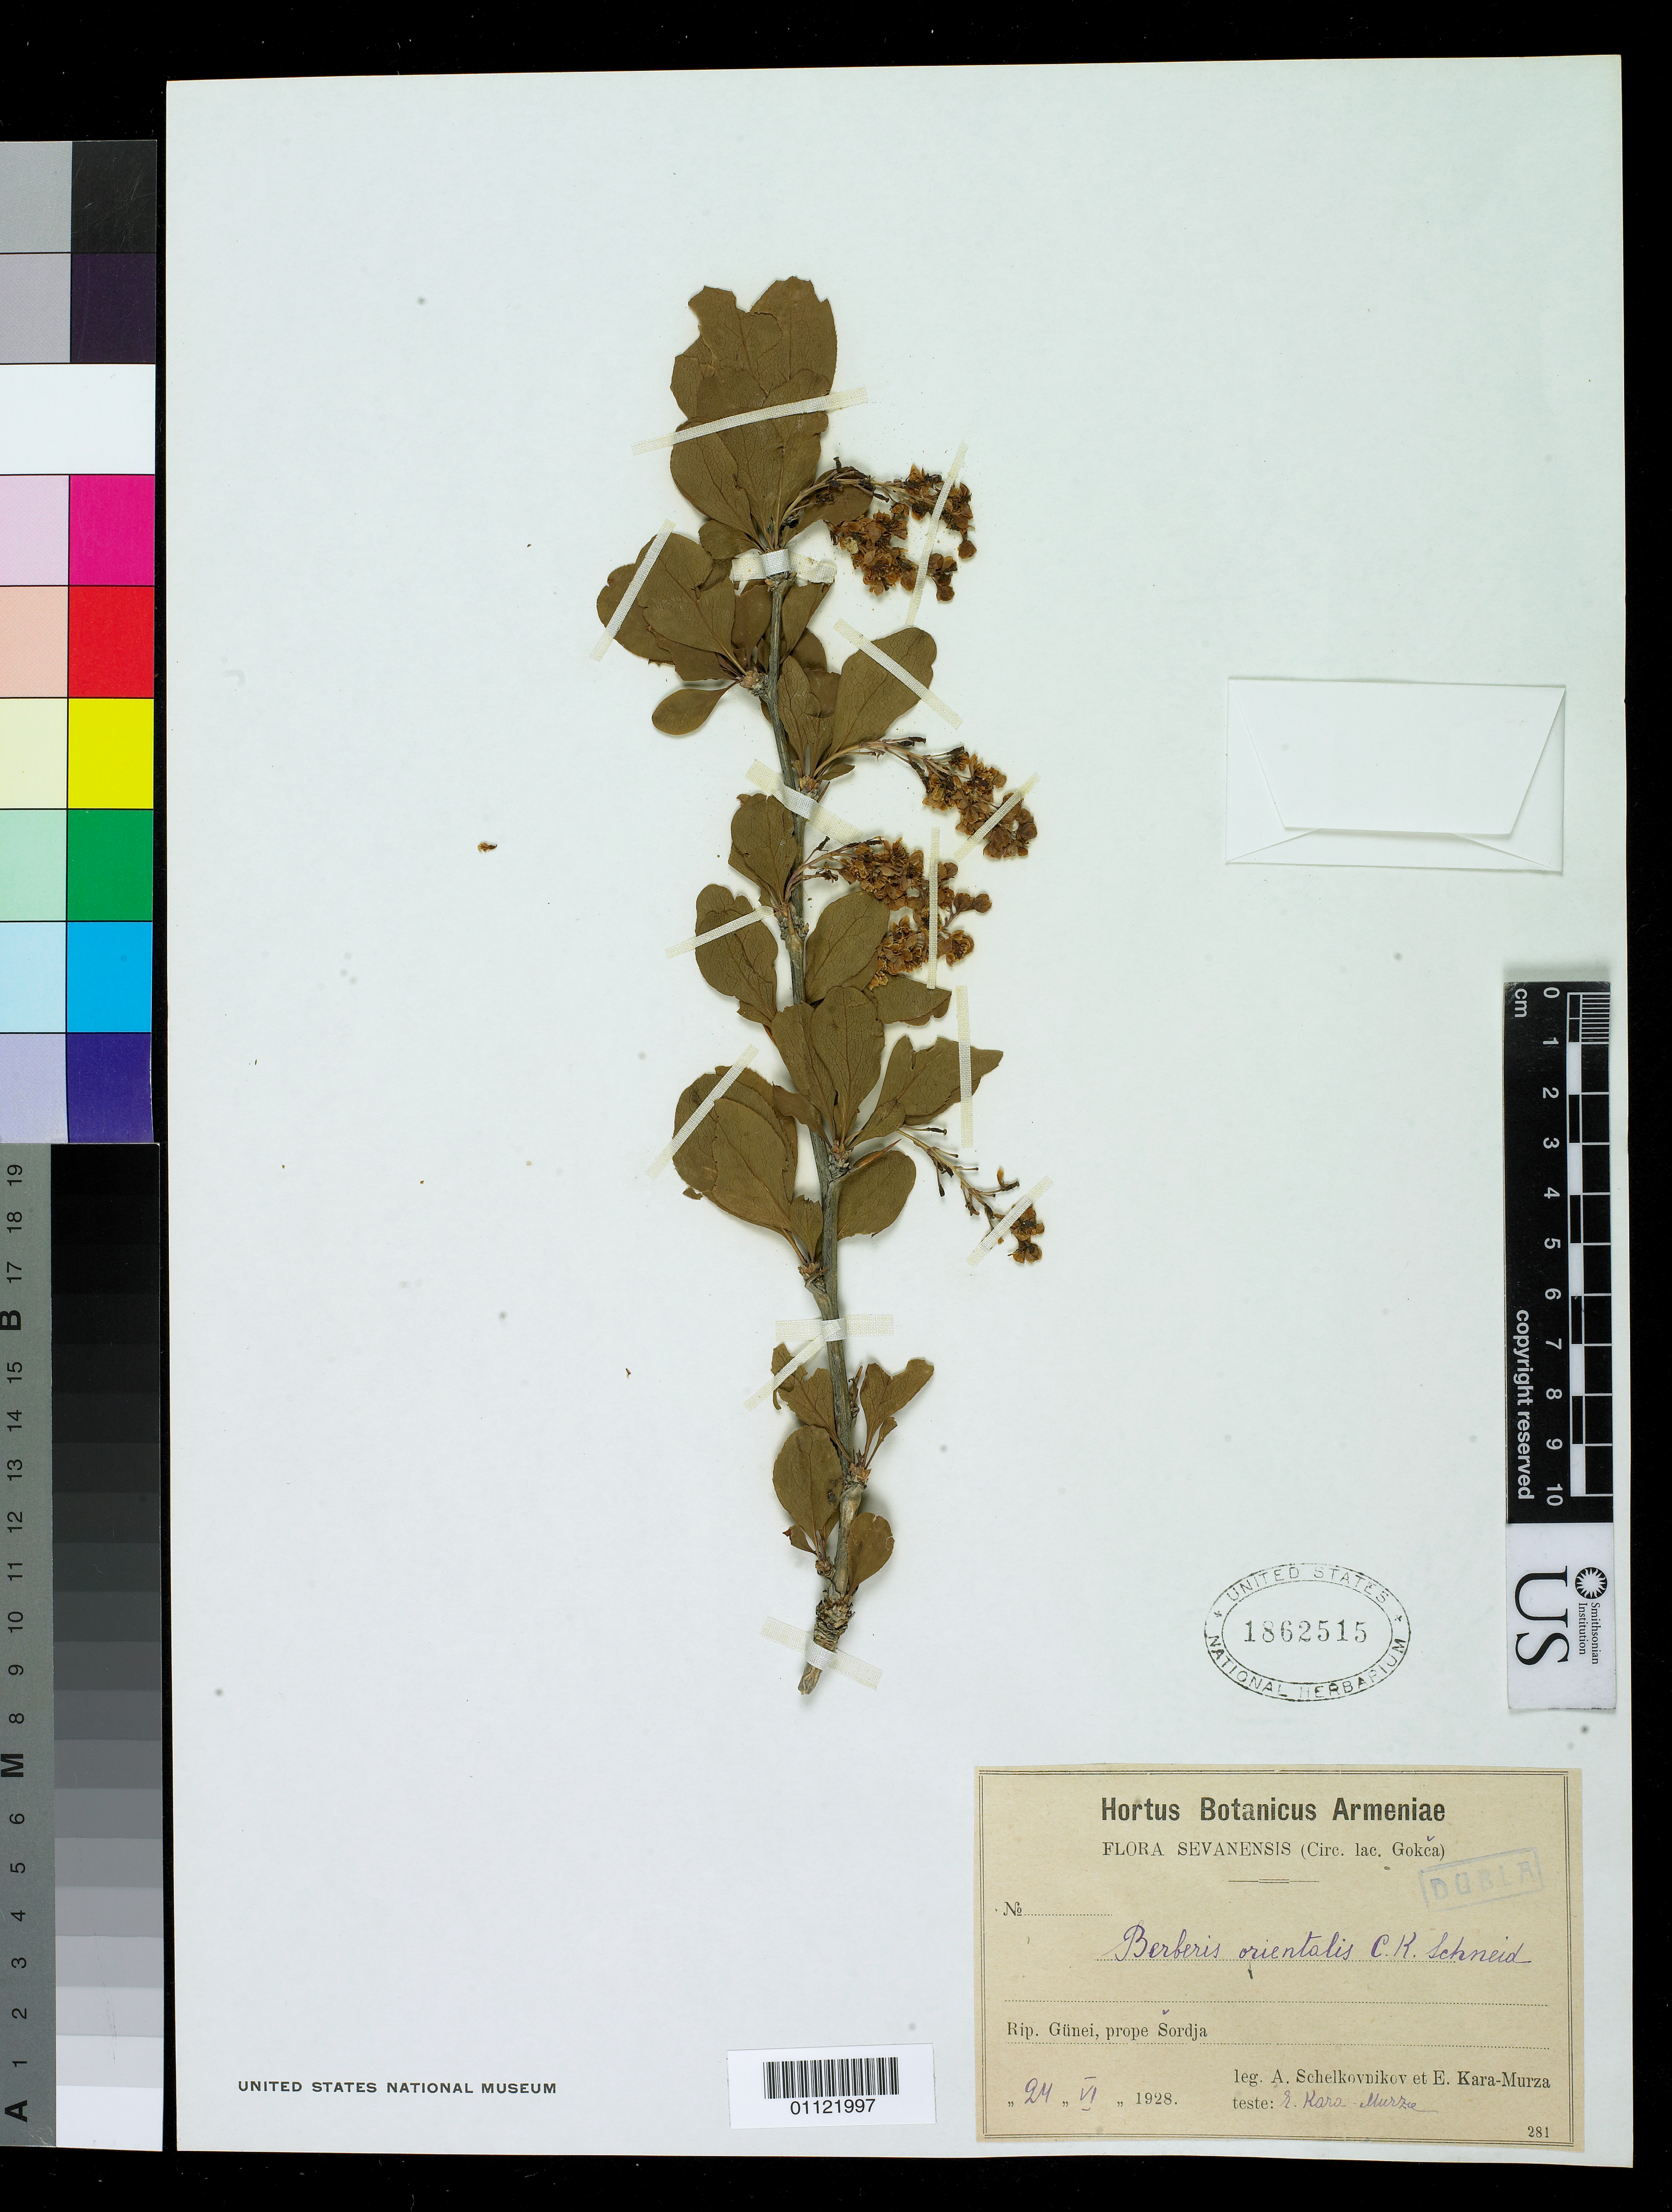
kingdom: Plantae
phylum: Tracheophyta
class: Magnoliopsida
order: Ranunculales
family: Berberidaceae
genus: Berberis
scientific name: Berberis orientalis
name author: C.K. Schneid.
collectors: A. Schelkevniker & E. Kara-Murza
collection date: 1928-06-24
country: Armenia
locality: Gunei, prope Sordja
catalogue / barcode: US 1862515